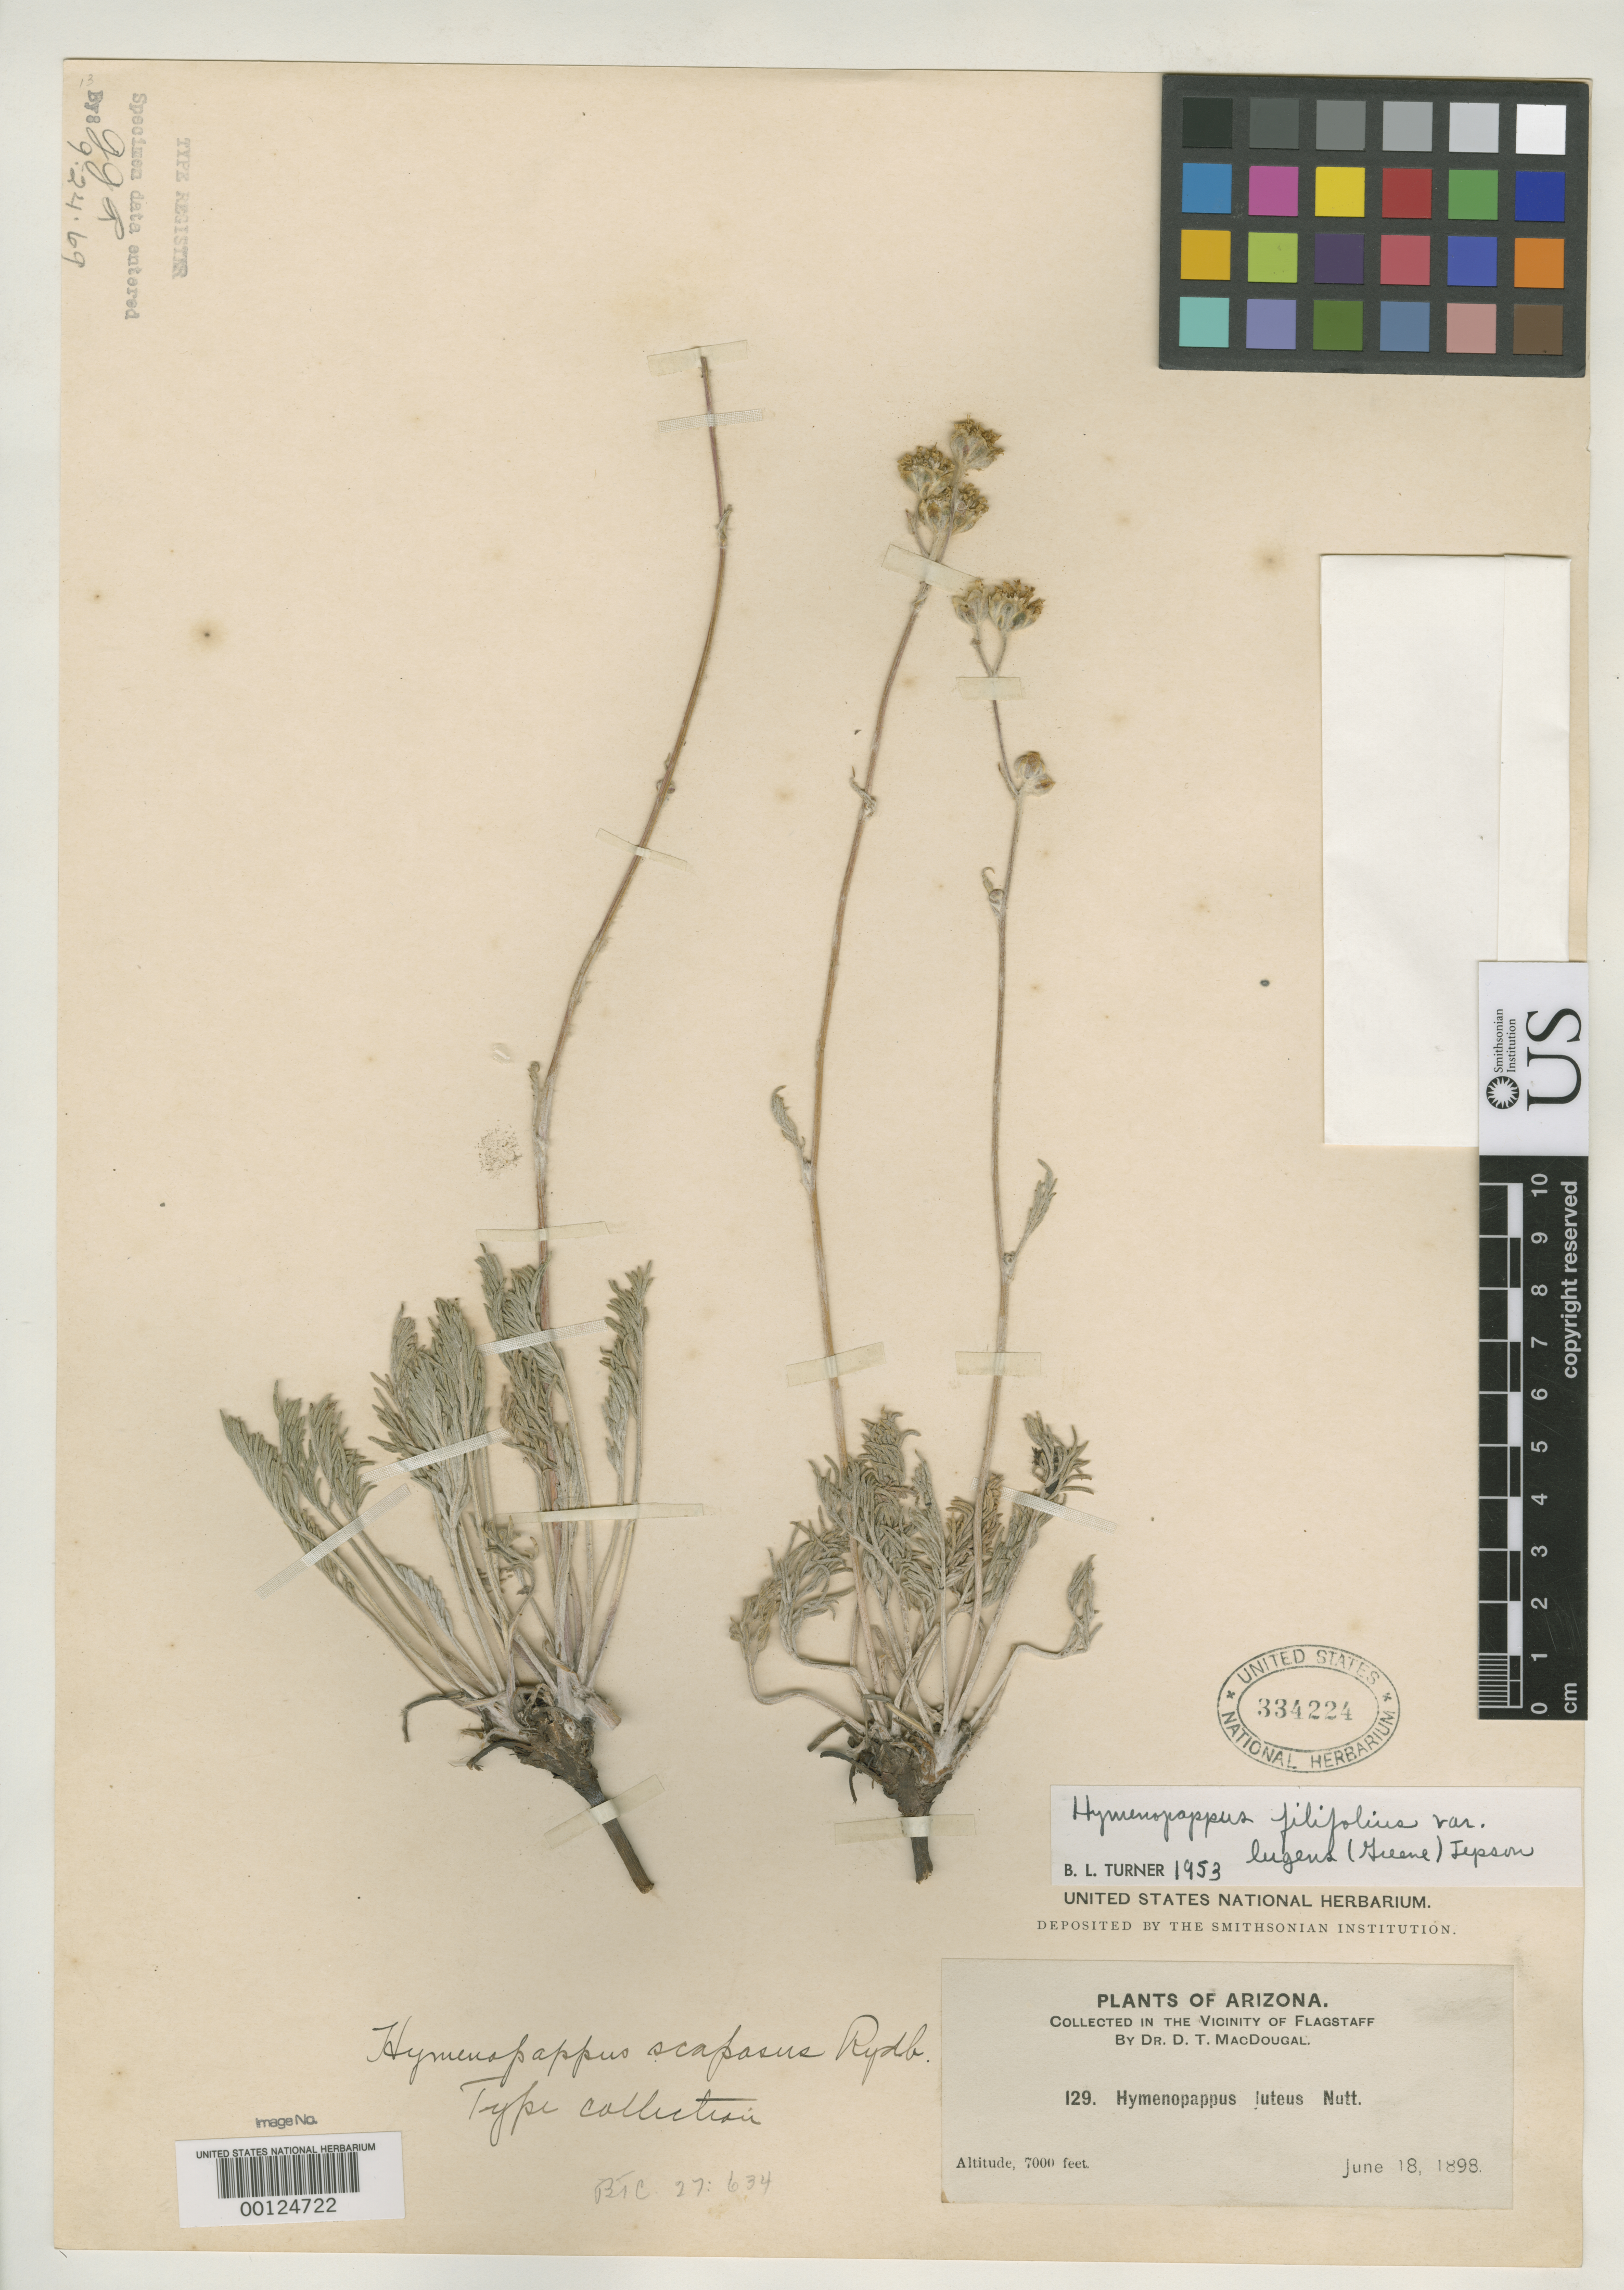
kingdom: Plantae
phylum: Tracheophyta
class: Magnoliopsida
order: Asterales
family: Asteraceae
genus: Hymenopappus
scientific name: Hymenopappus scaposus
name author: Rydb.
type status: Isotype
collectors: D. T. MacDougal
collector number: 129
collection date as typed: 18 Jun 1898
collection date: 1898-06-18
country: United States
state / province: Arizona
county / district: Coconino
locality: Vicinity of Flagstaff.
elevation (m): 2134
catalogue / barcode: US 334224